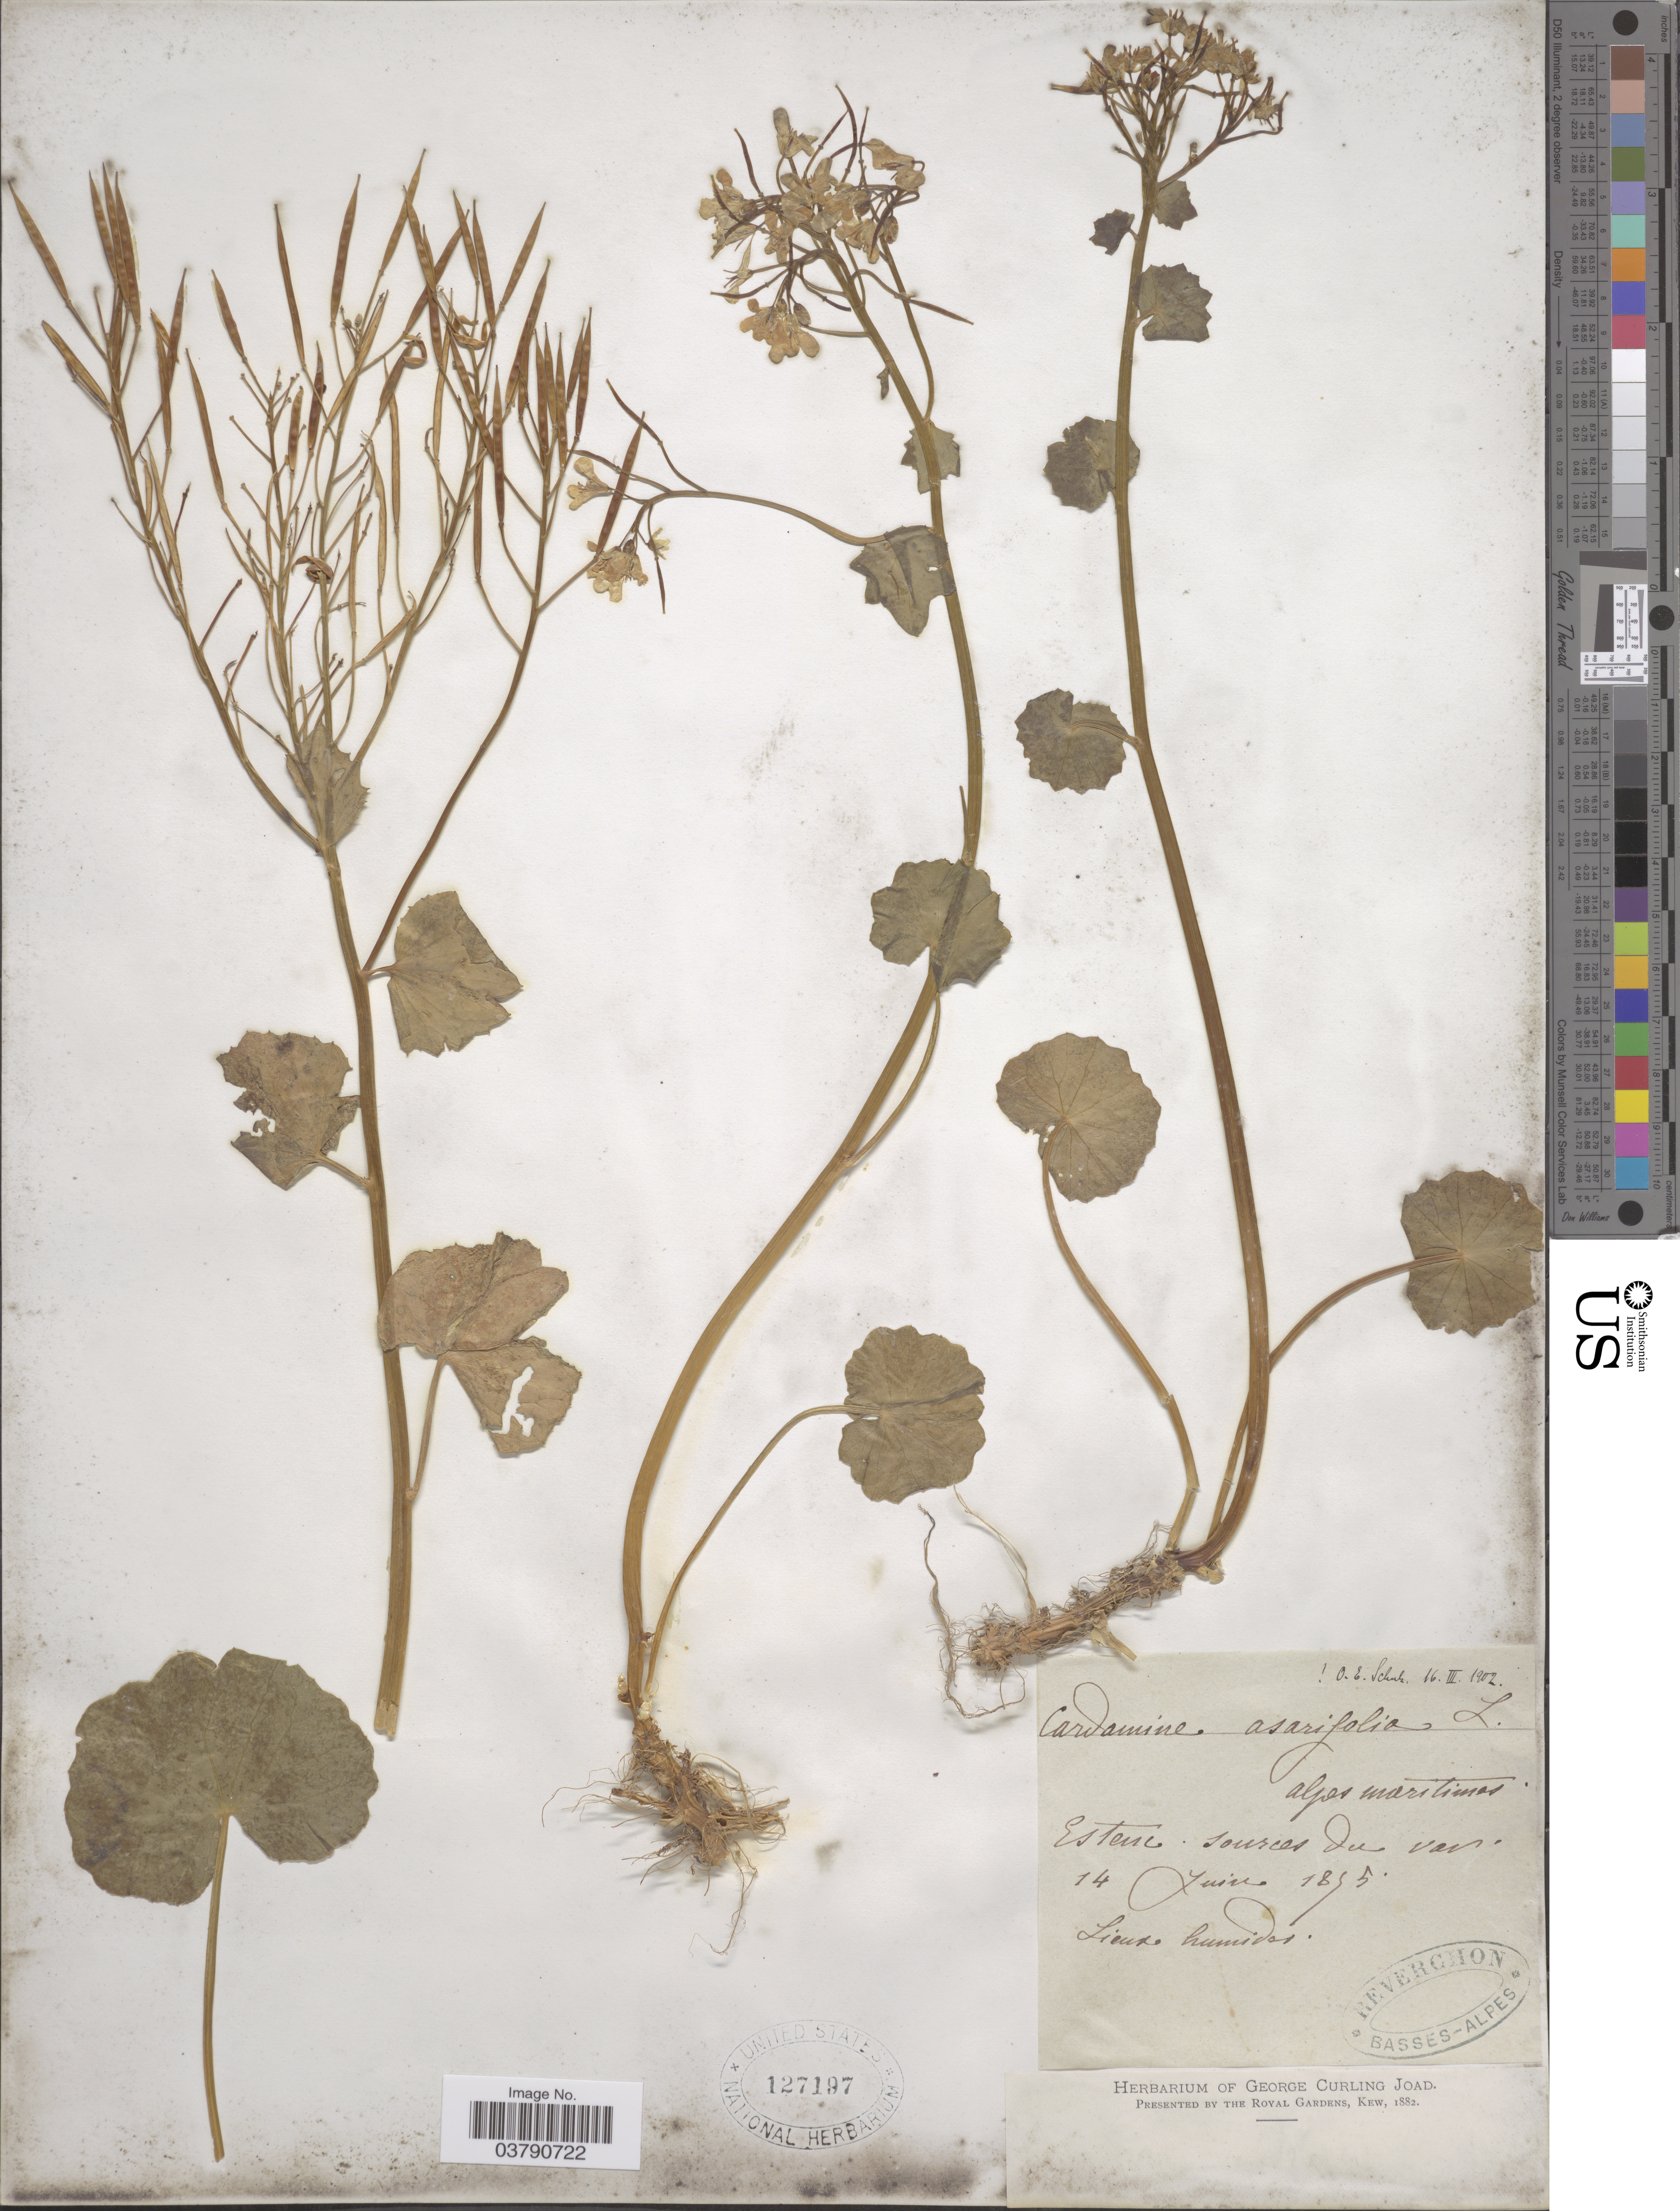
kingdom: Plantae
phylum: Tracheophyta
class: Magnoliopsida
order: Brassicales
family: Brassicaceae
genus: Cardamine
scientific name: Cardamine asarifolia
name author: L.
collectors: -. Reverchon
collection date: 1895-06-14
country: France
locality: Alpes maritimes. Esteni [interpreted] sources du var.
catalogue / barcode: US 127197